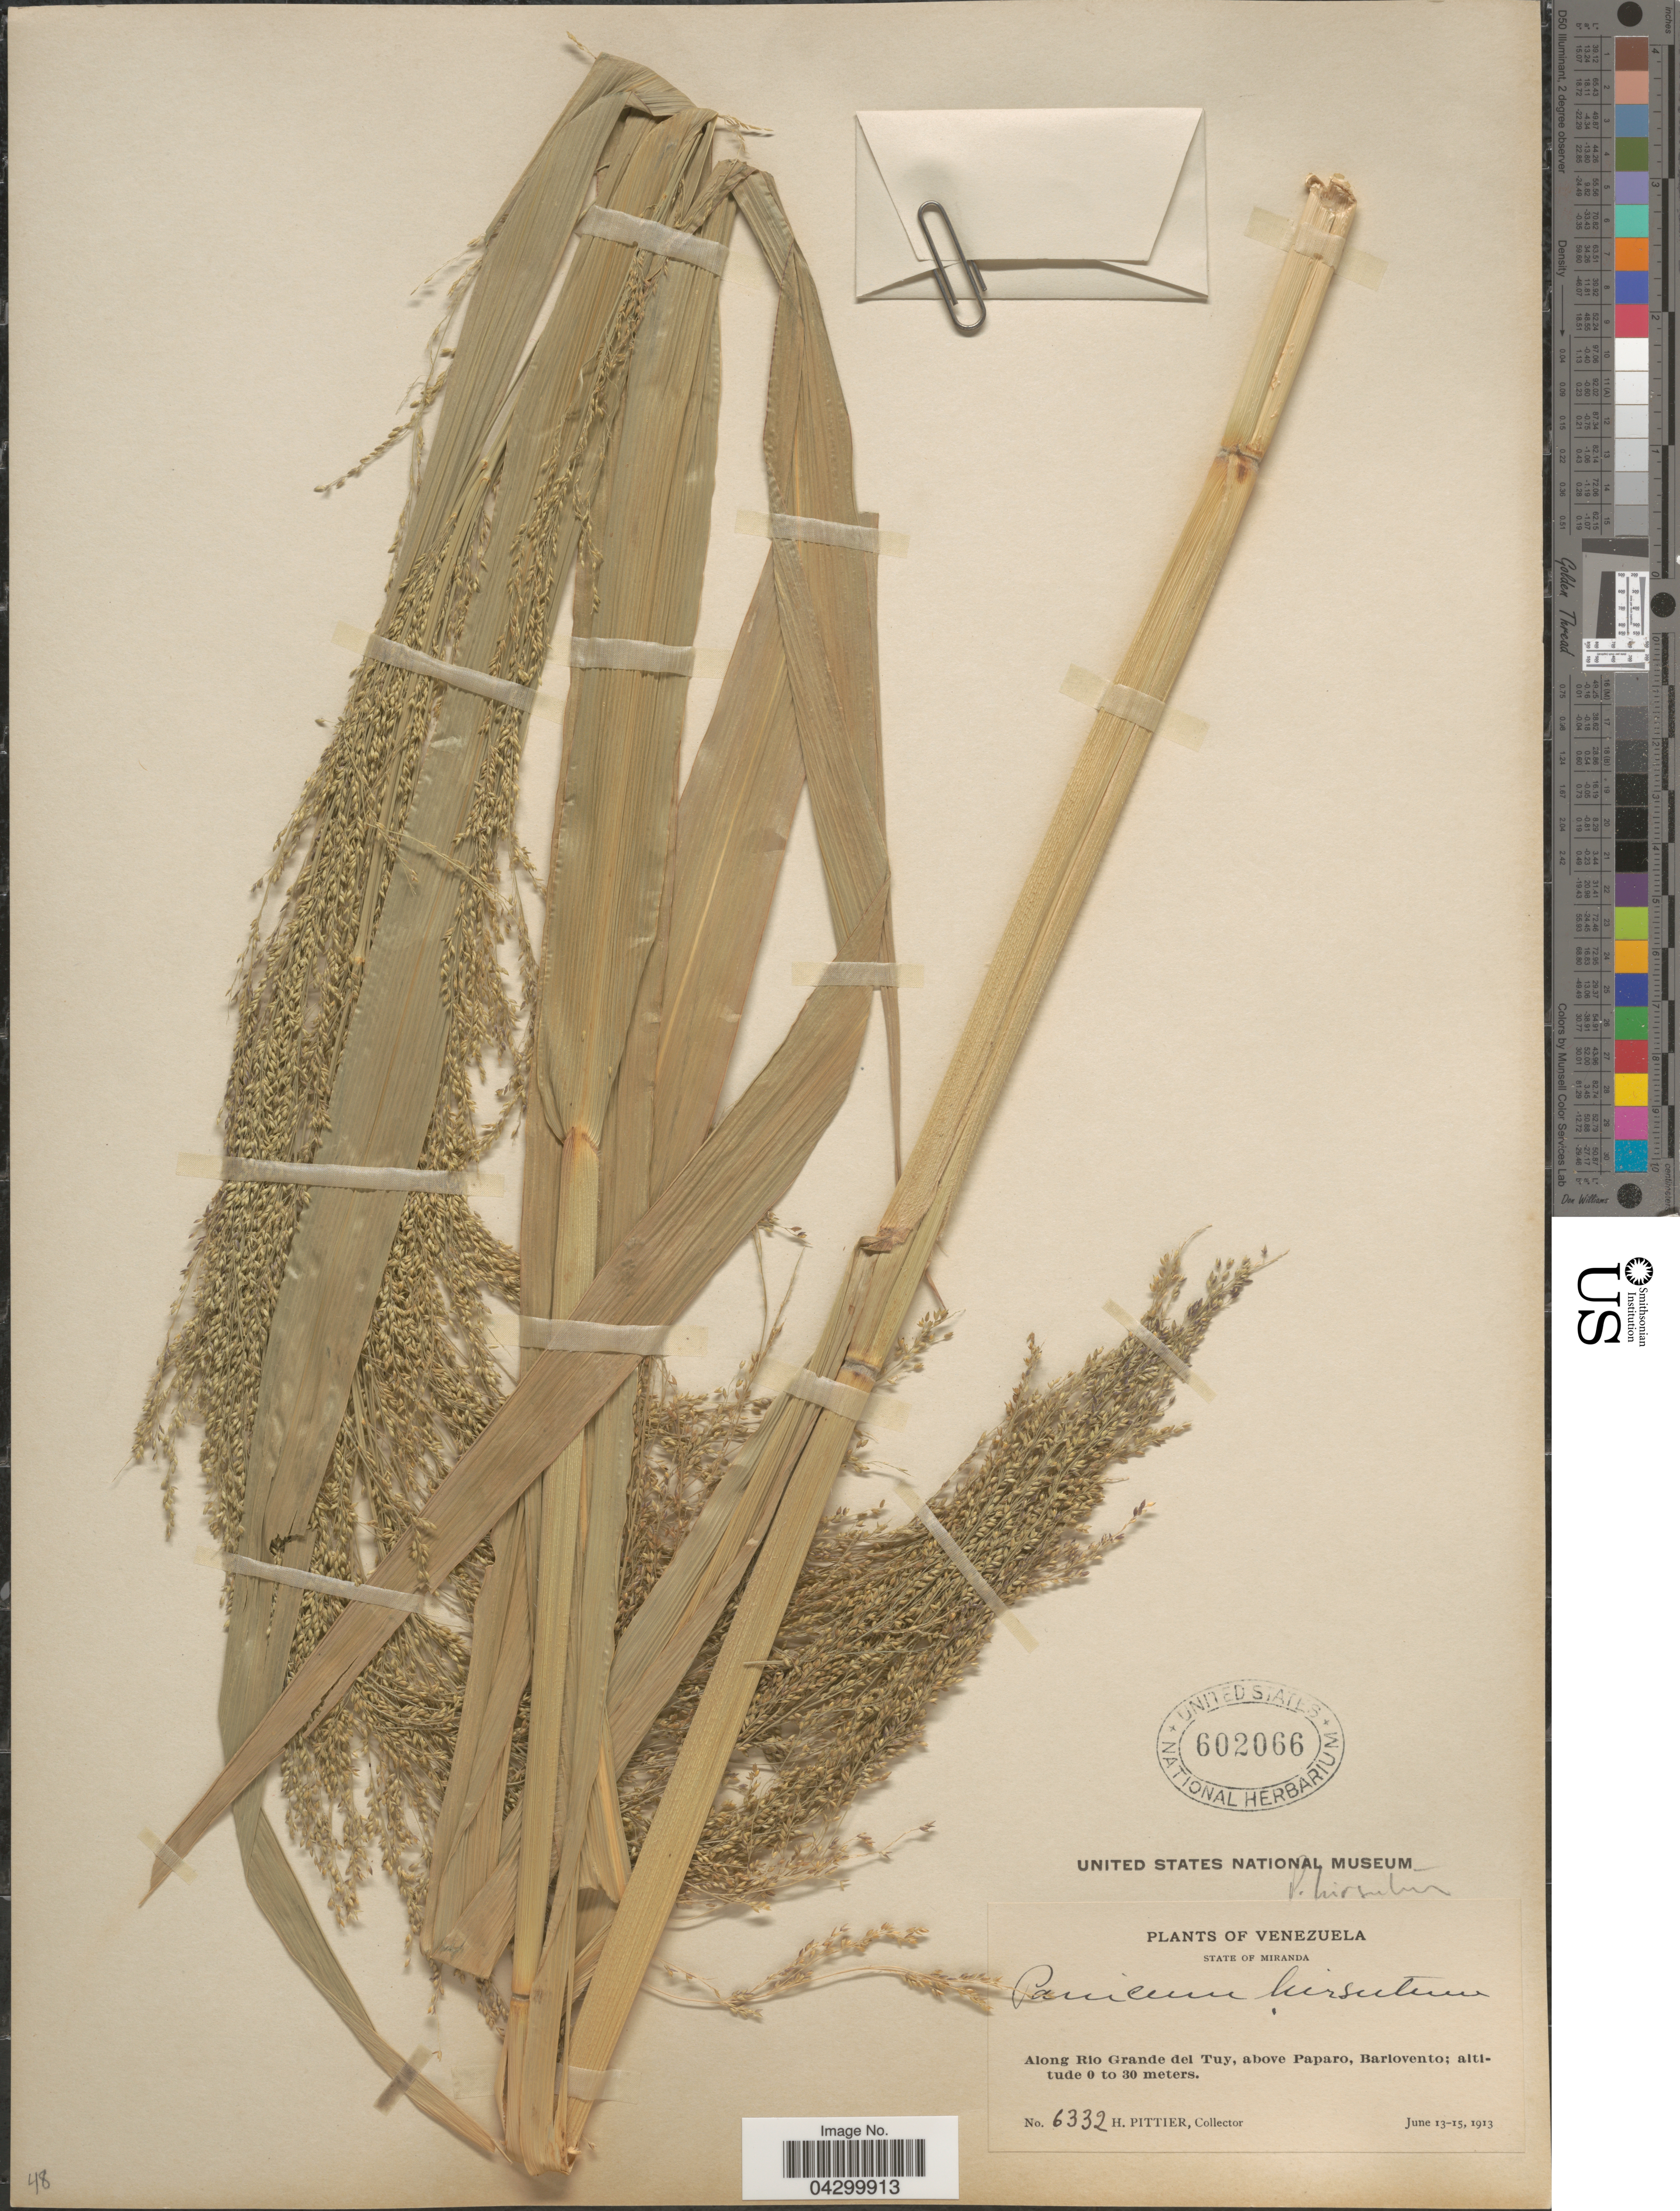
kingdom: Plantae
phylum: Tracheophyta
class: Liliopsida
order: Poales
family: Poaceae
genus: Panicum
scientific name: Panicum hirsutum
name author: Sw.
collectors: H. F. Pittier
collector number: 6332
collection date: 1913-06-13/1913-06-15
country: Venezuela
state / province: Miranda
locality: State of Miranda. Along Rio Grande del Tuy, above Paparo, Barlovento.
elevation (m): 0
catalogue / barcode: US 602066